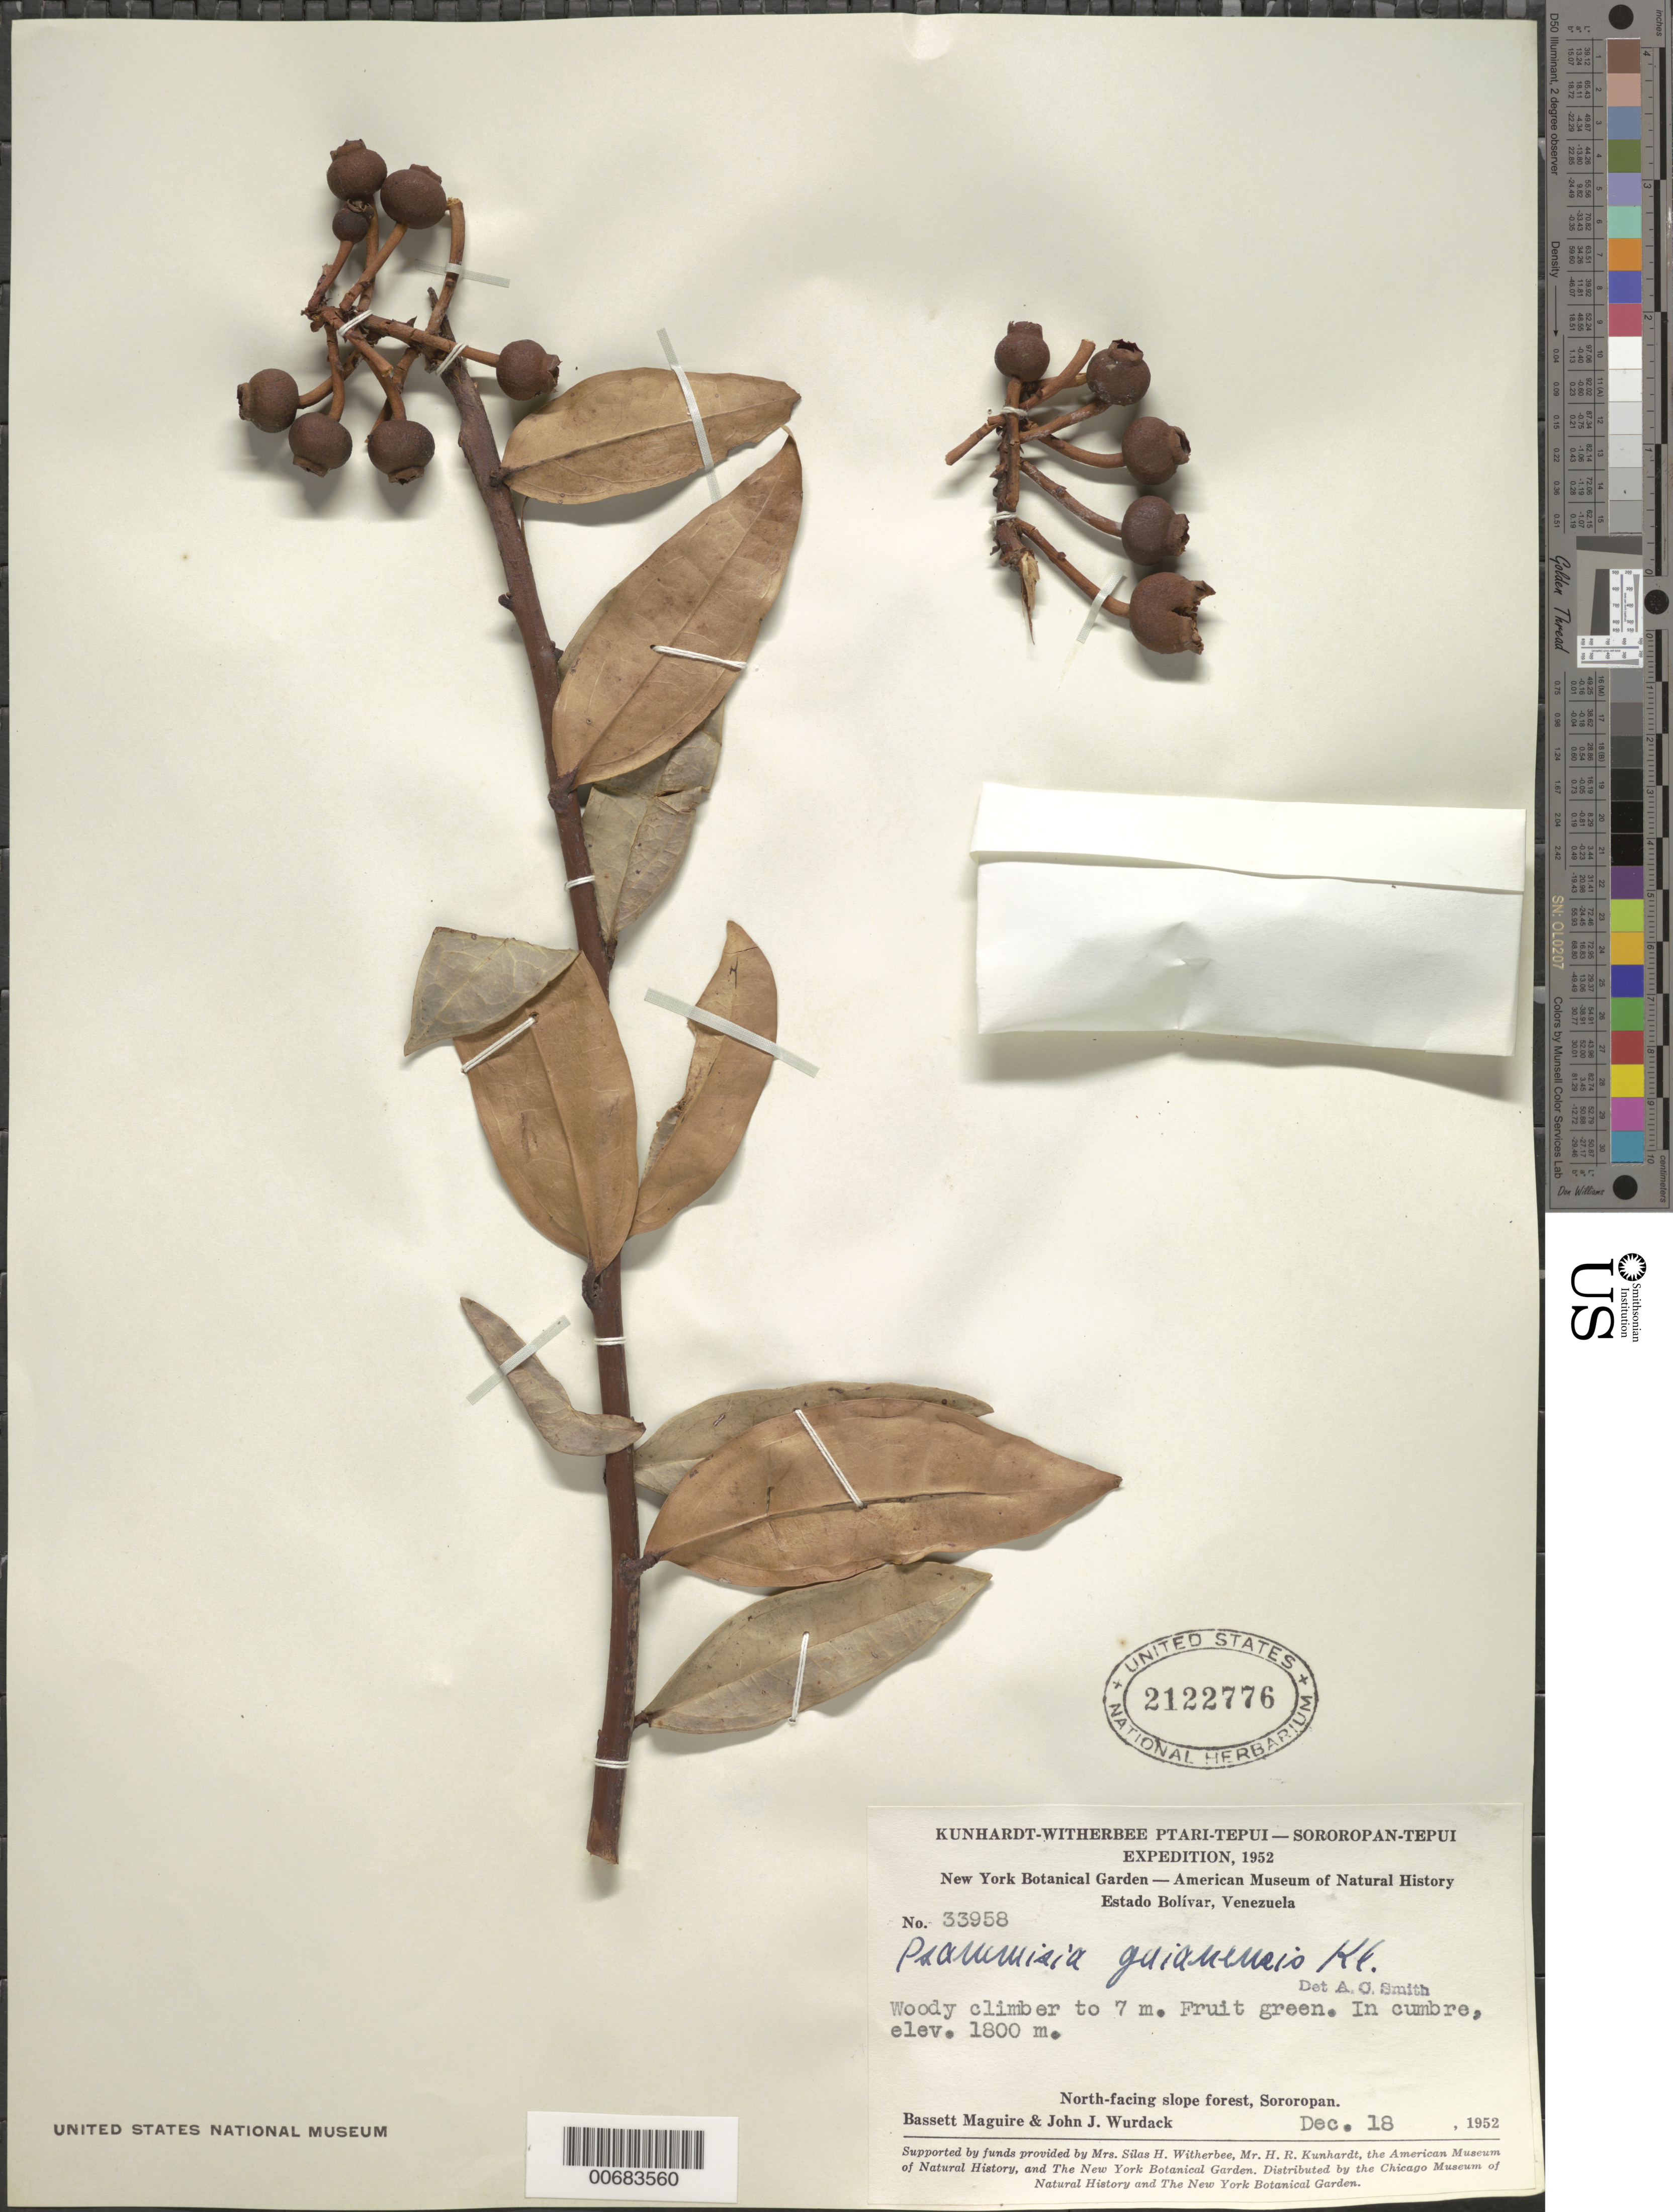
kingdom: Plantae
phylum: Tracheophyta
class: Magnoliopsida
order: Ericales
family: Ericaceae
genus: Psammisia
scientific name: Psammisia guianensis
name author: Klotzsch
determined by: Smith, A. C.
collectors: B. Maguire & J. J. Wurdack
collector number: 33958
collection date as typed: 18-Dec-52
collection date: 1952-12-18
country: Venezuela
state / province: Bolívar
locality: Sororopán-tepuí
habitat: Cumbre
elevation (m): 1800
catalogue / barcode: US 2122776